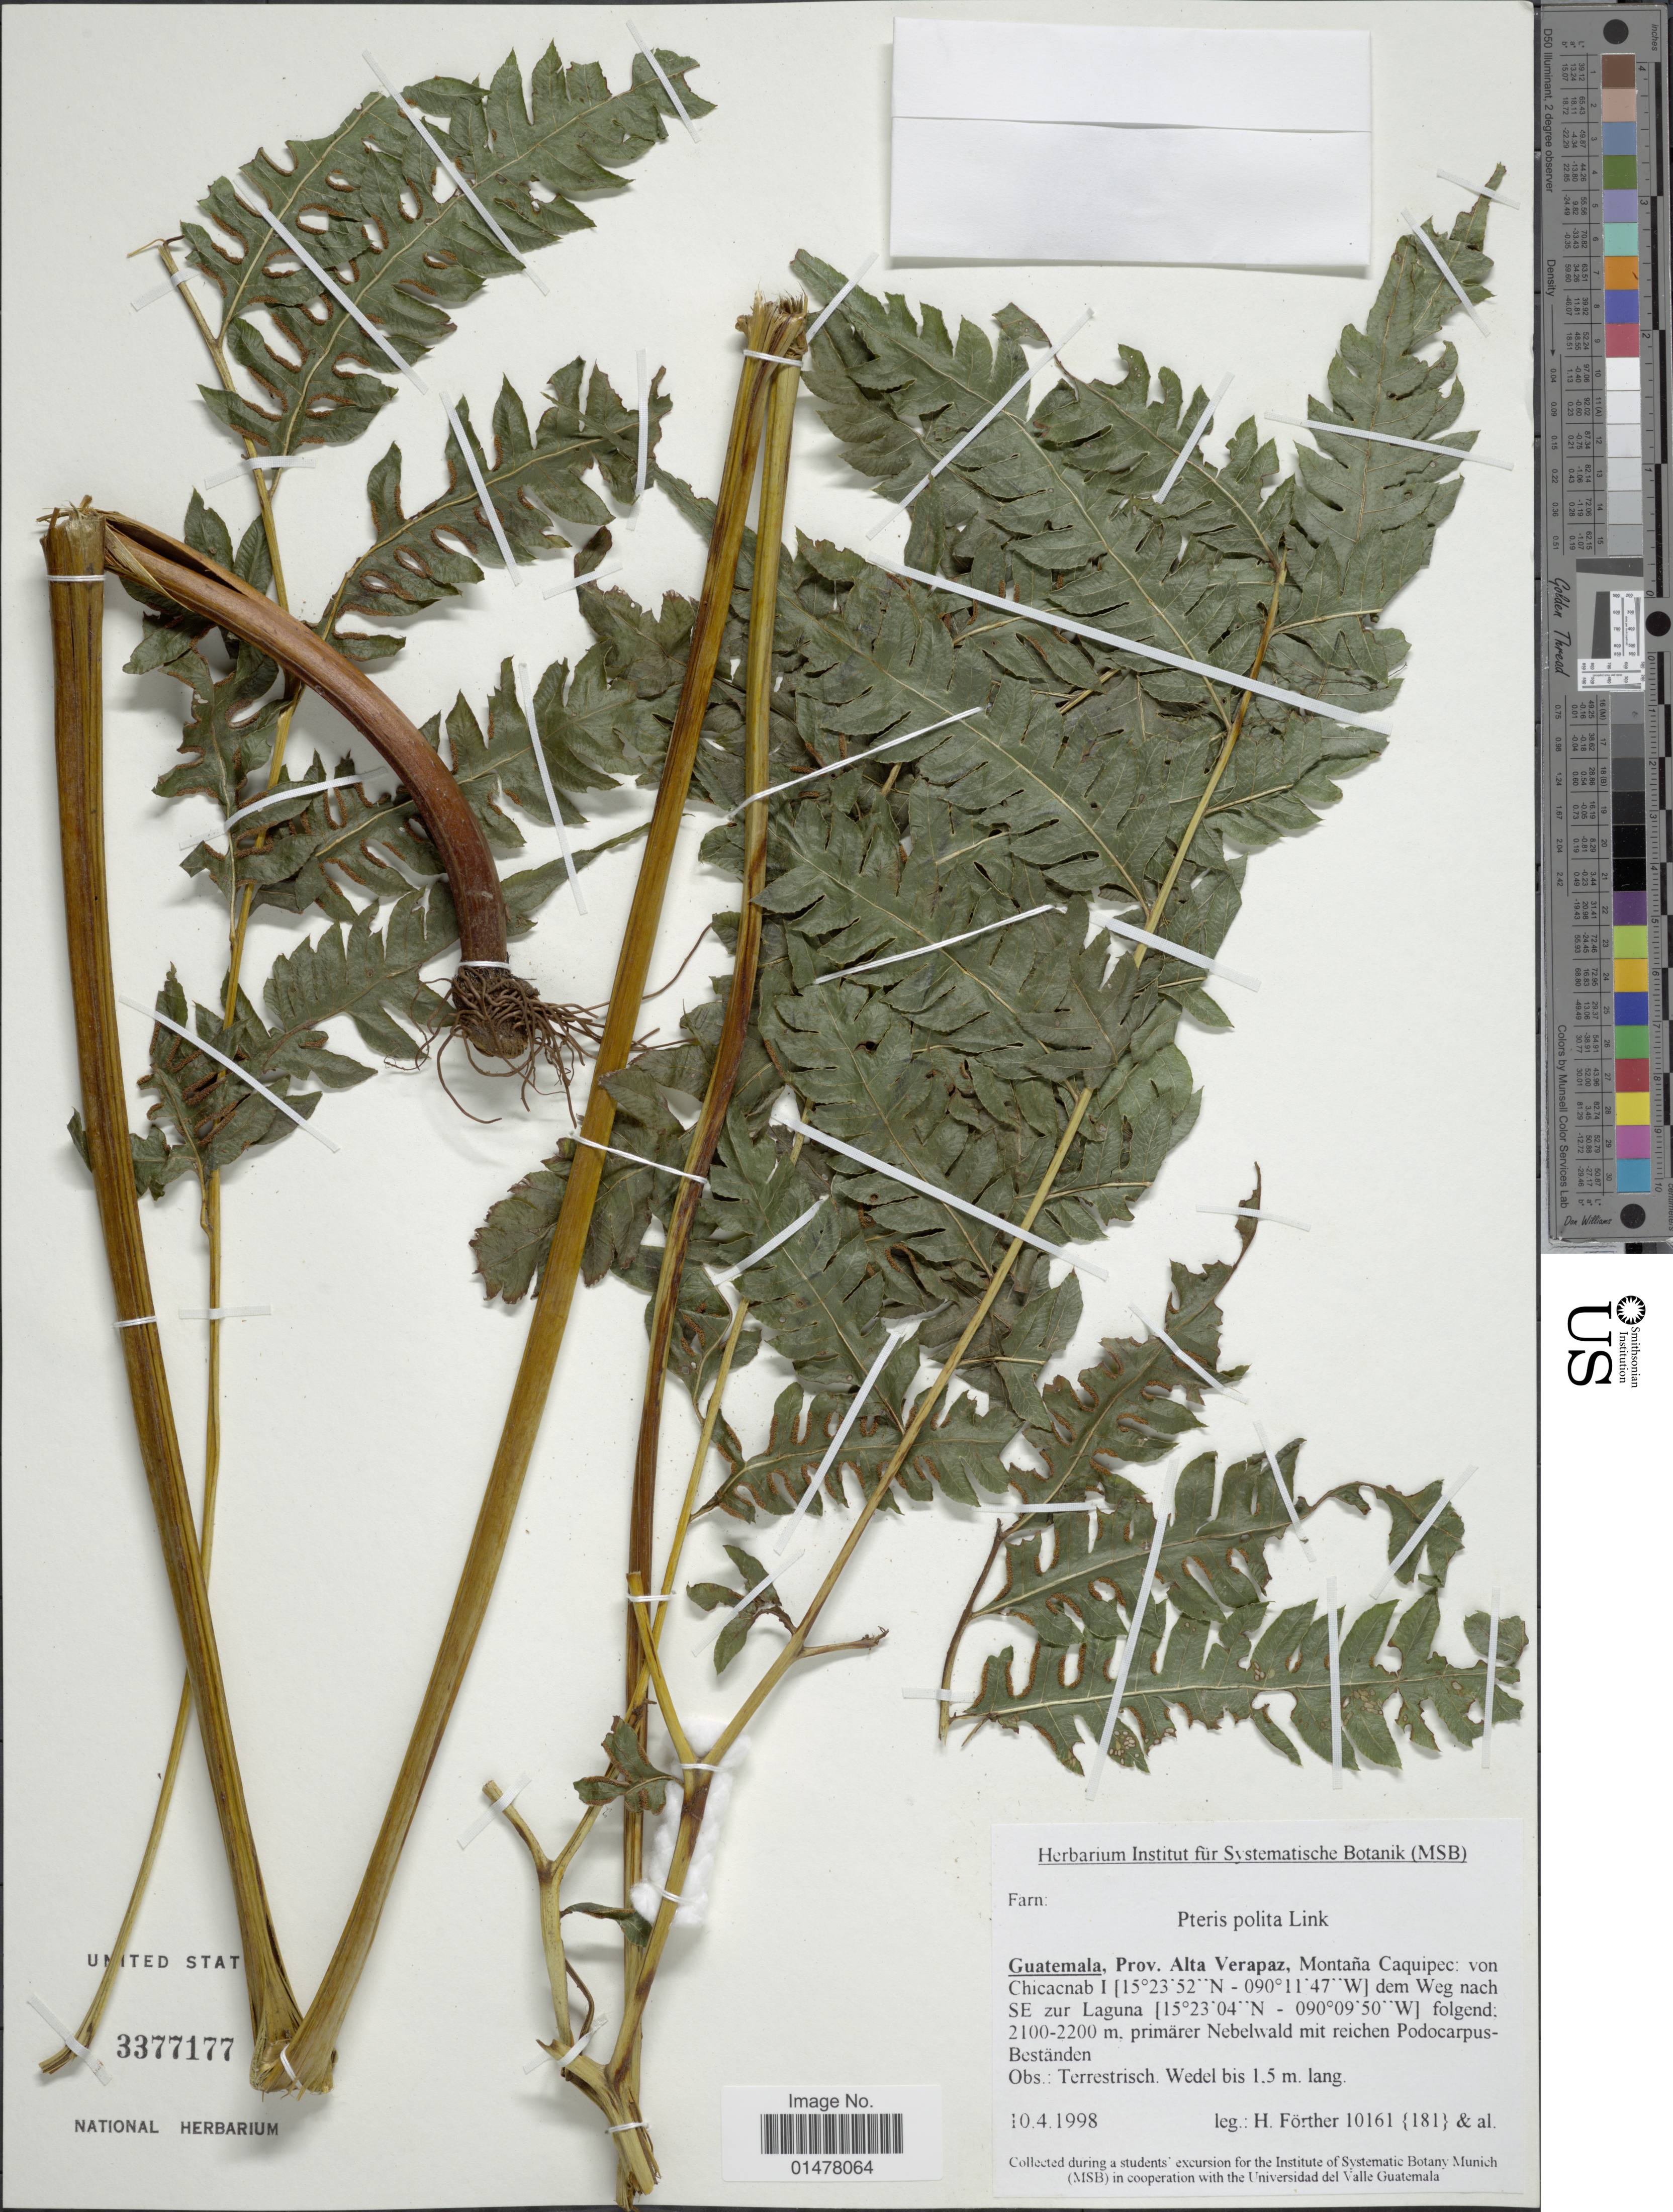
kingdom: Plantae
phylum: Tracheophyta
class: Polypodiopsida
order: Polypodiales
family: Pteridaceae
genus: Pteris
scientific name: Pteris propinqua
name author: J. Agardh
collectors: H. Fôrther & et al.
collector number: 10161(181)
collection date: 1998-04-10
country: Guatemala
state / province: Alta Verapaz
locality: Guatemala prov. Alta Verapaz, Montana Caquipec: von Chicacnab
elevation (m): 2100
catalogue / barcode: US 3377177